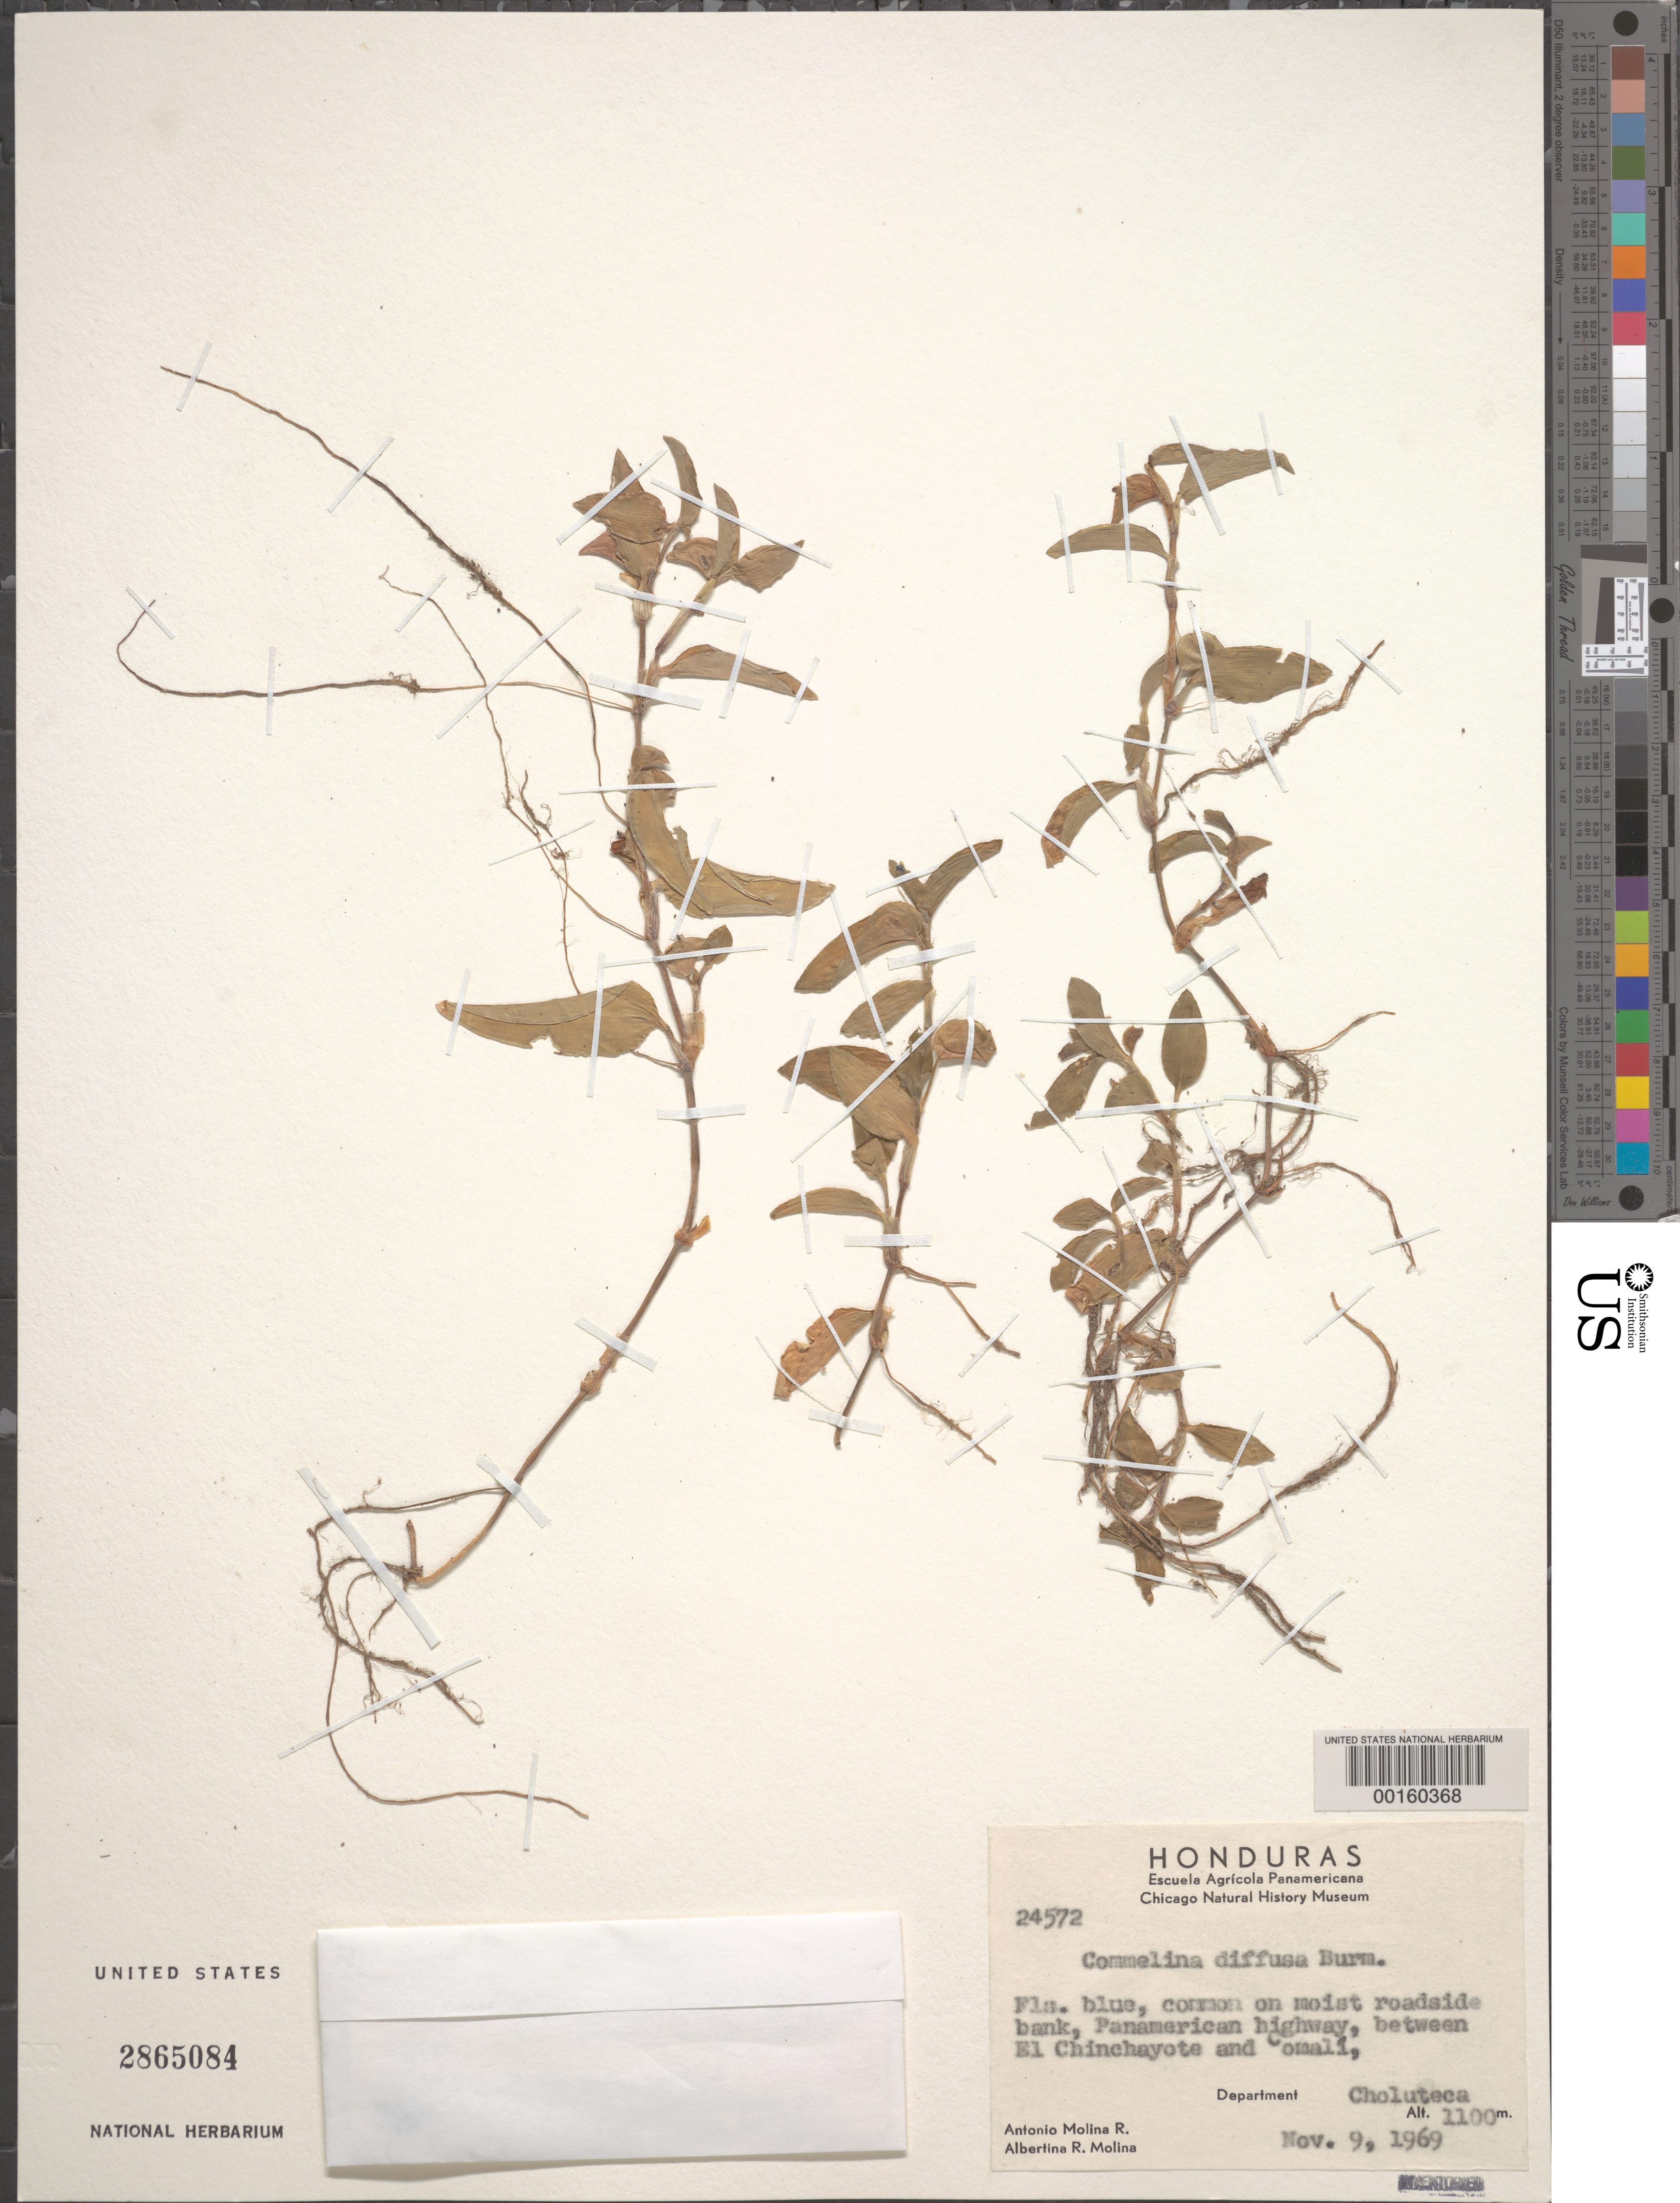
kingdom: Plantae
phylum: Tracheophyta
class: Liliopsida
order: Commelinales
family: Commelinaceae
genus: Commelina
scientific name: Commelina diffusa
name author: Burm. f.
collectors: A. Molina R. & A. R. Molina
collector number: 24572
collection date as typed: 09 Nov 1969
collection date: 1969-11-09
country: Honduras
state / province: Choluteca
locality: Between El Chinchayote and Comali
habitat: Moist soil; roadside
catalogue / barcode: US 2865084